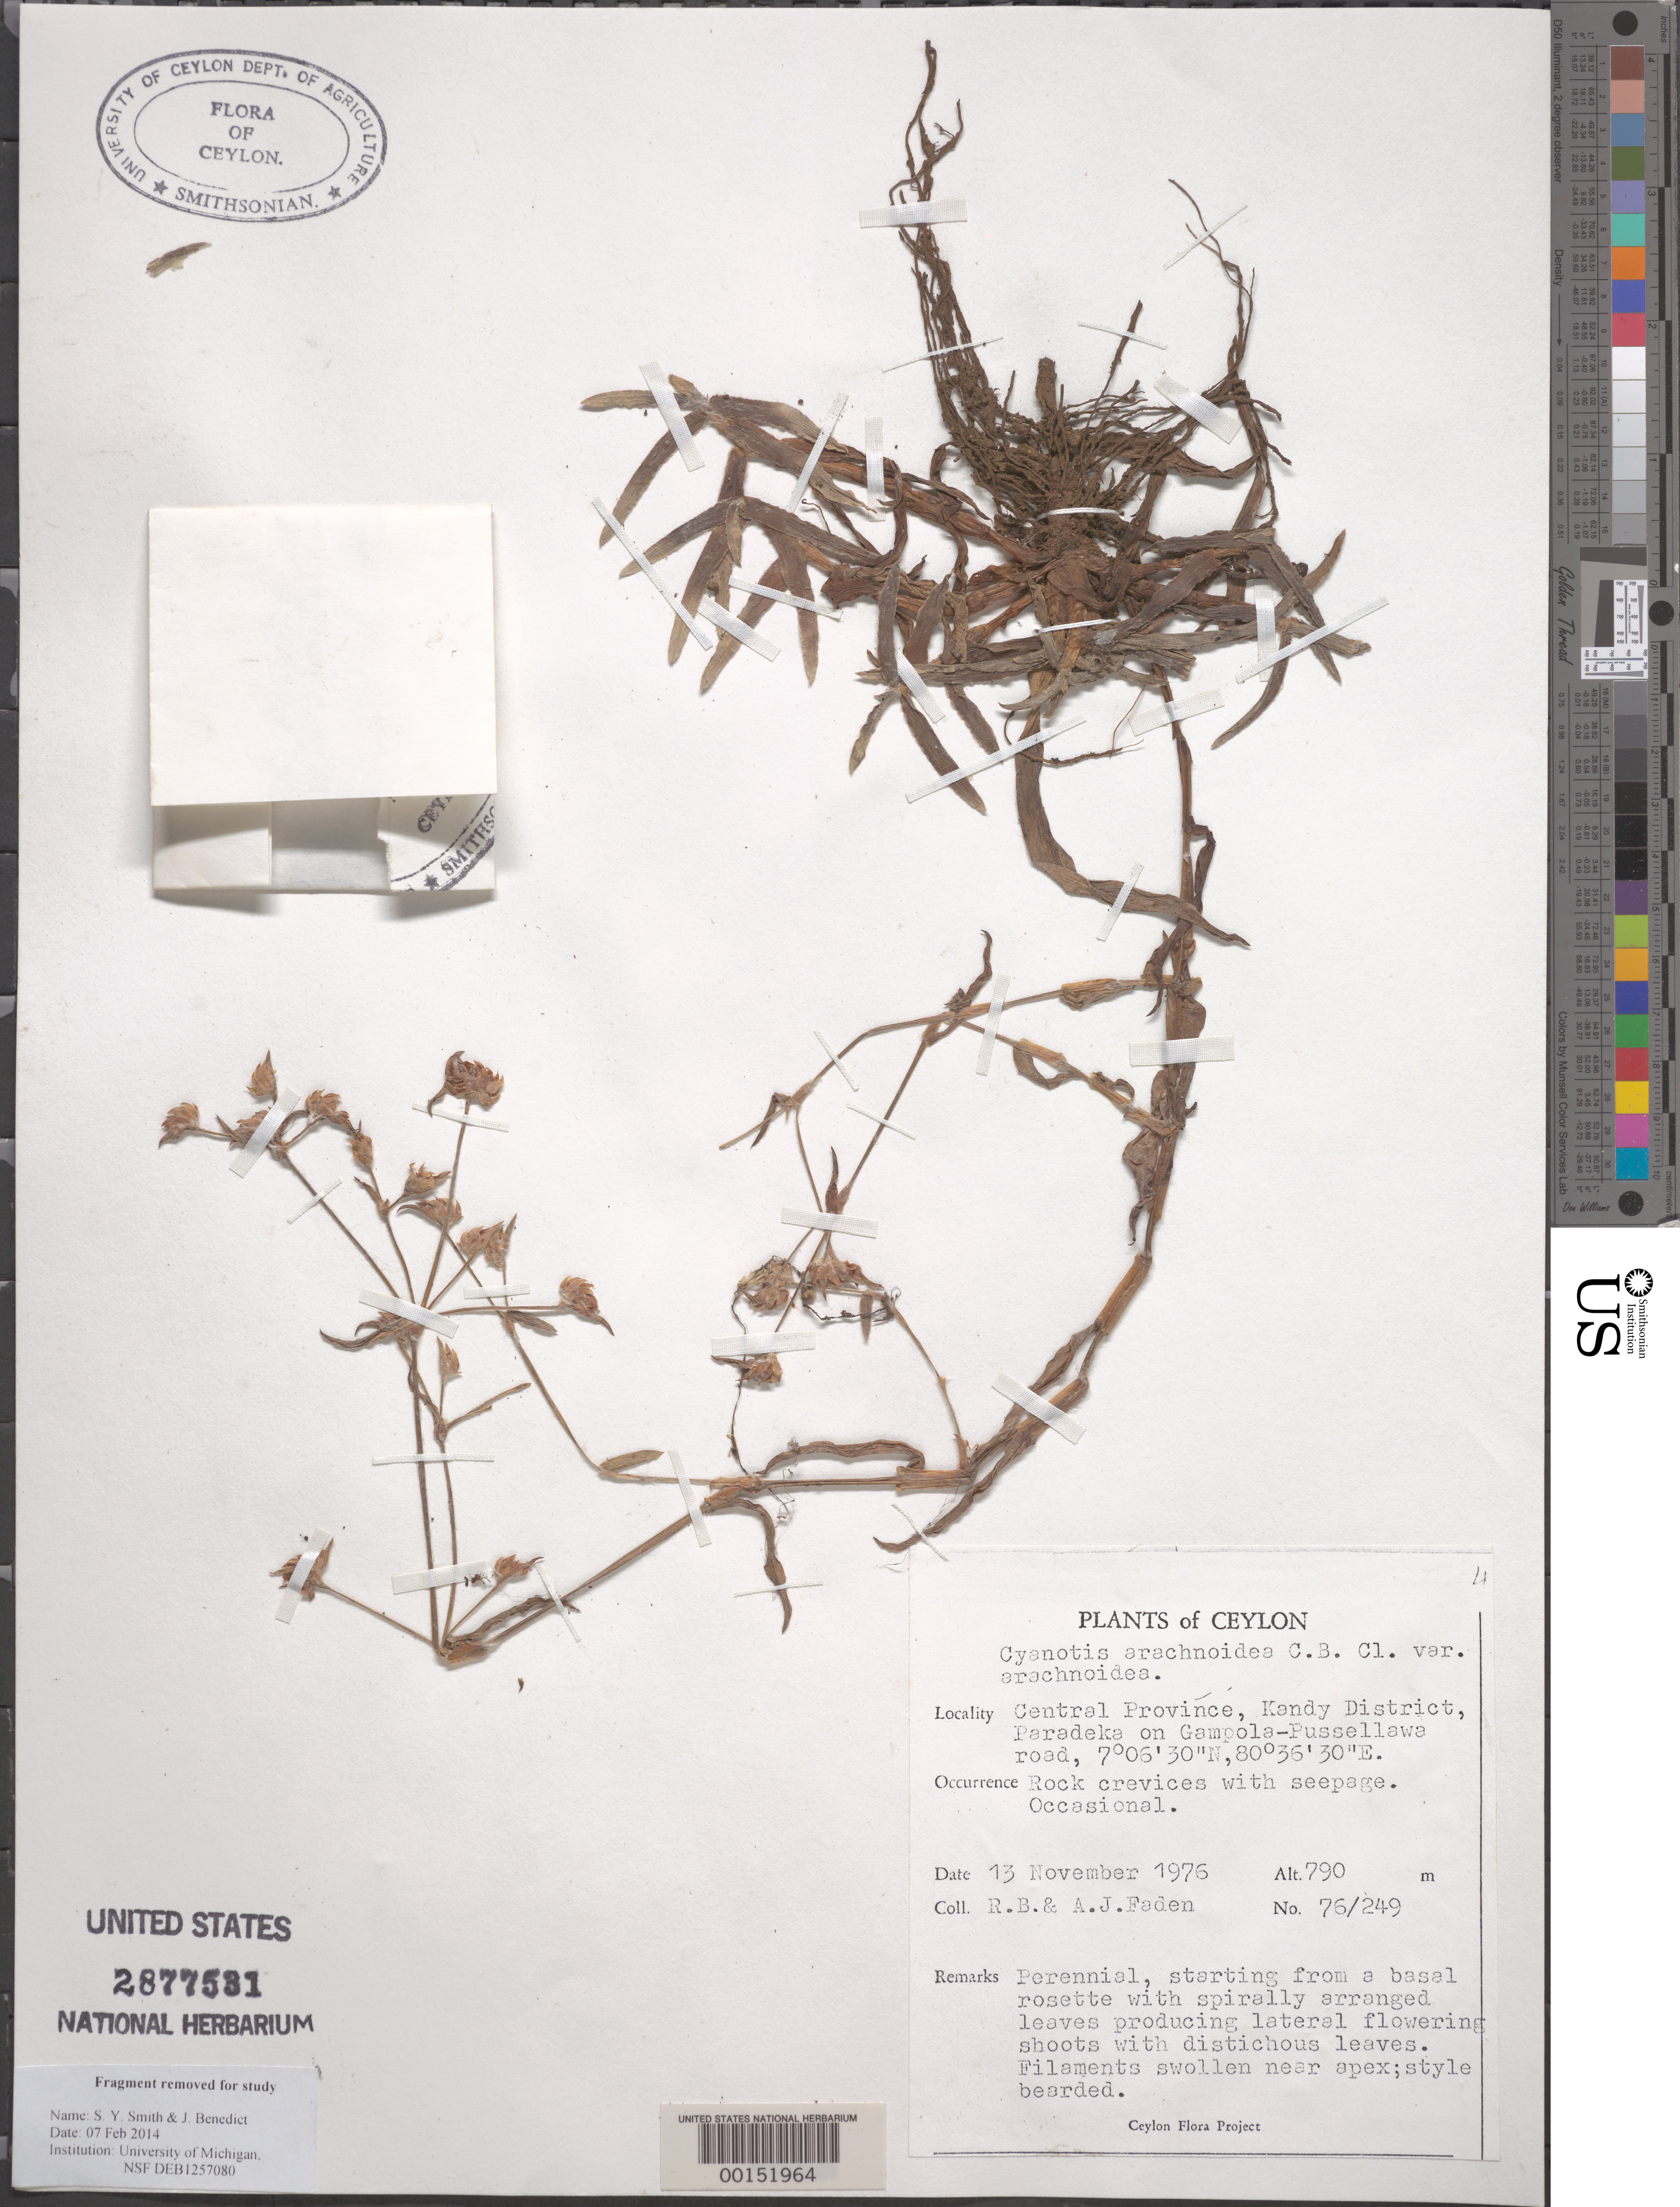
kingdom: Plantae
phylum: Tracheophyta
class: Liliopsida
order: Commelinales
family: Commelinaceae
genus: Cyanotis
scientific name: Cyanotis thwaitesii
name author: Hassk.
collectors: R. B. Faden & A. J. Faden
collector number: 76/249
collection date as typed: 13 Nov 1976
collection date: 1976-11-13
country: Sri Lanka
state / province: Central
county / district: Kandy Dist.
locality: Paradeka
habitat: Rock crevices with seepage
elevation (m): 790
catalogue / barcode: US 2877531